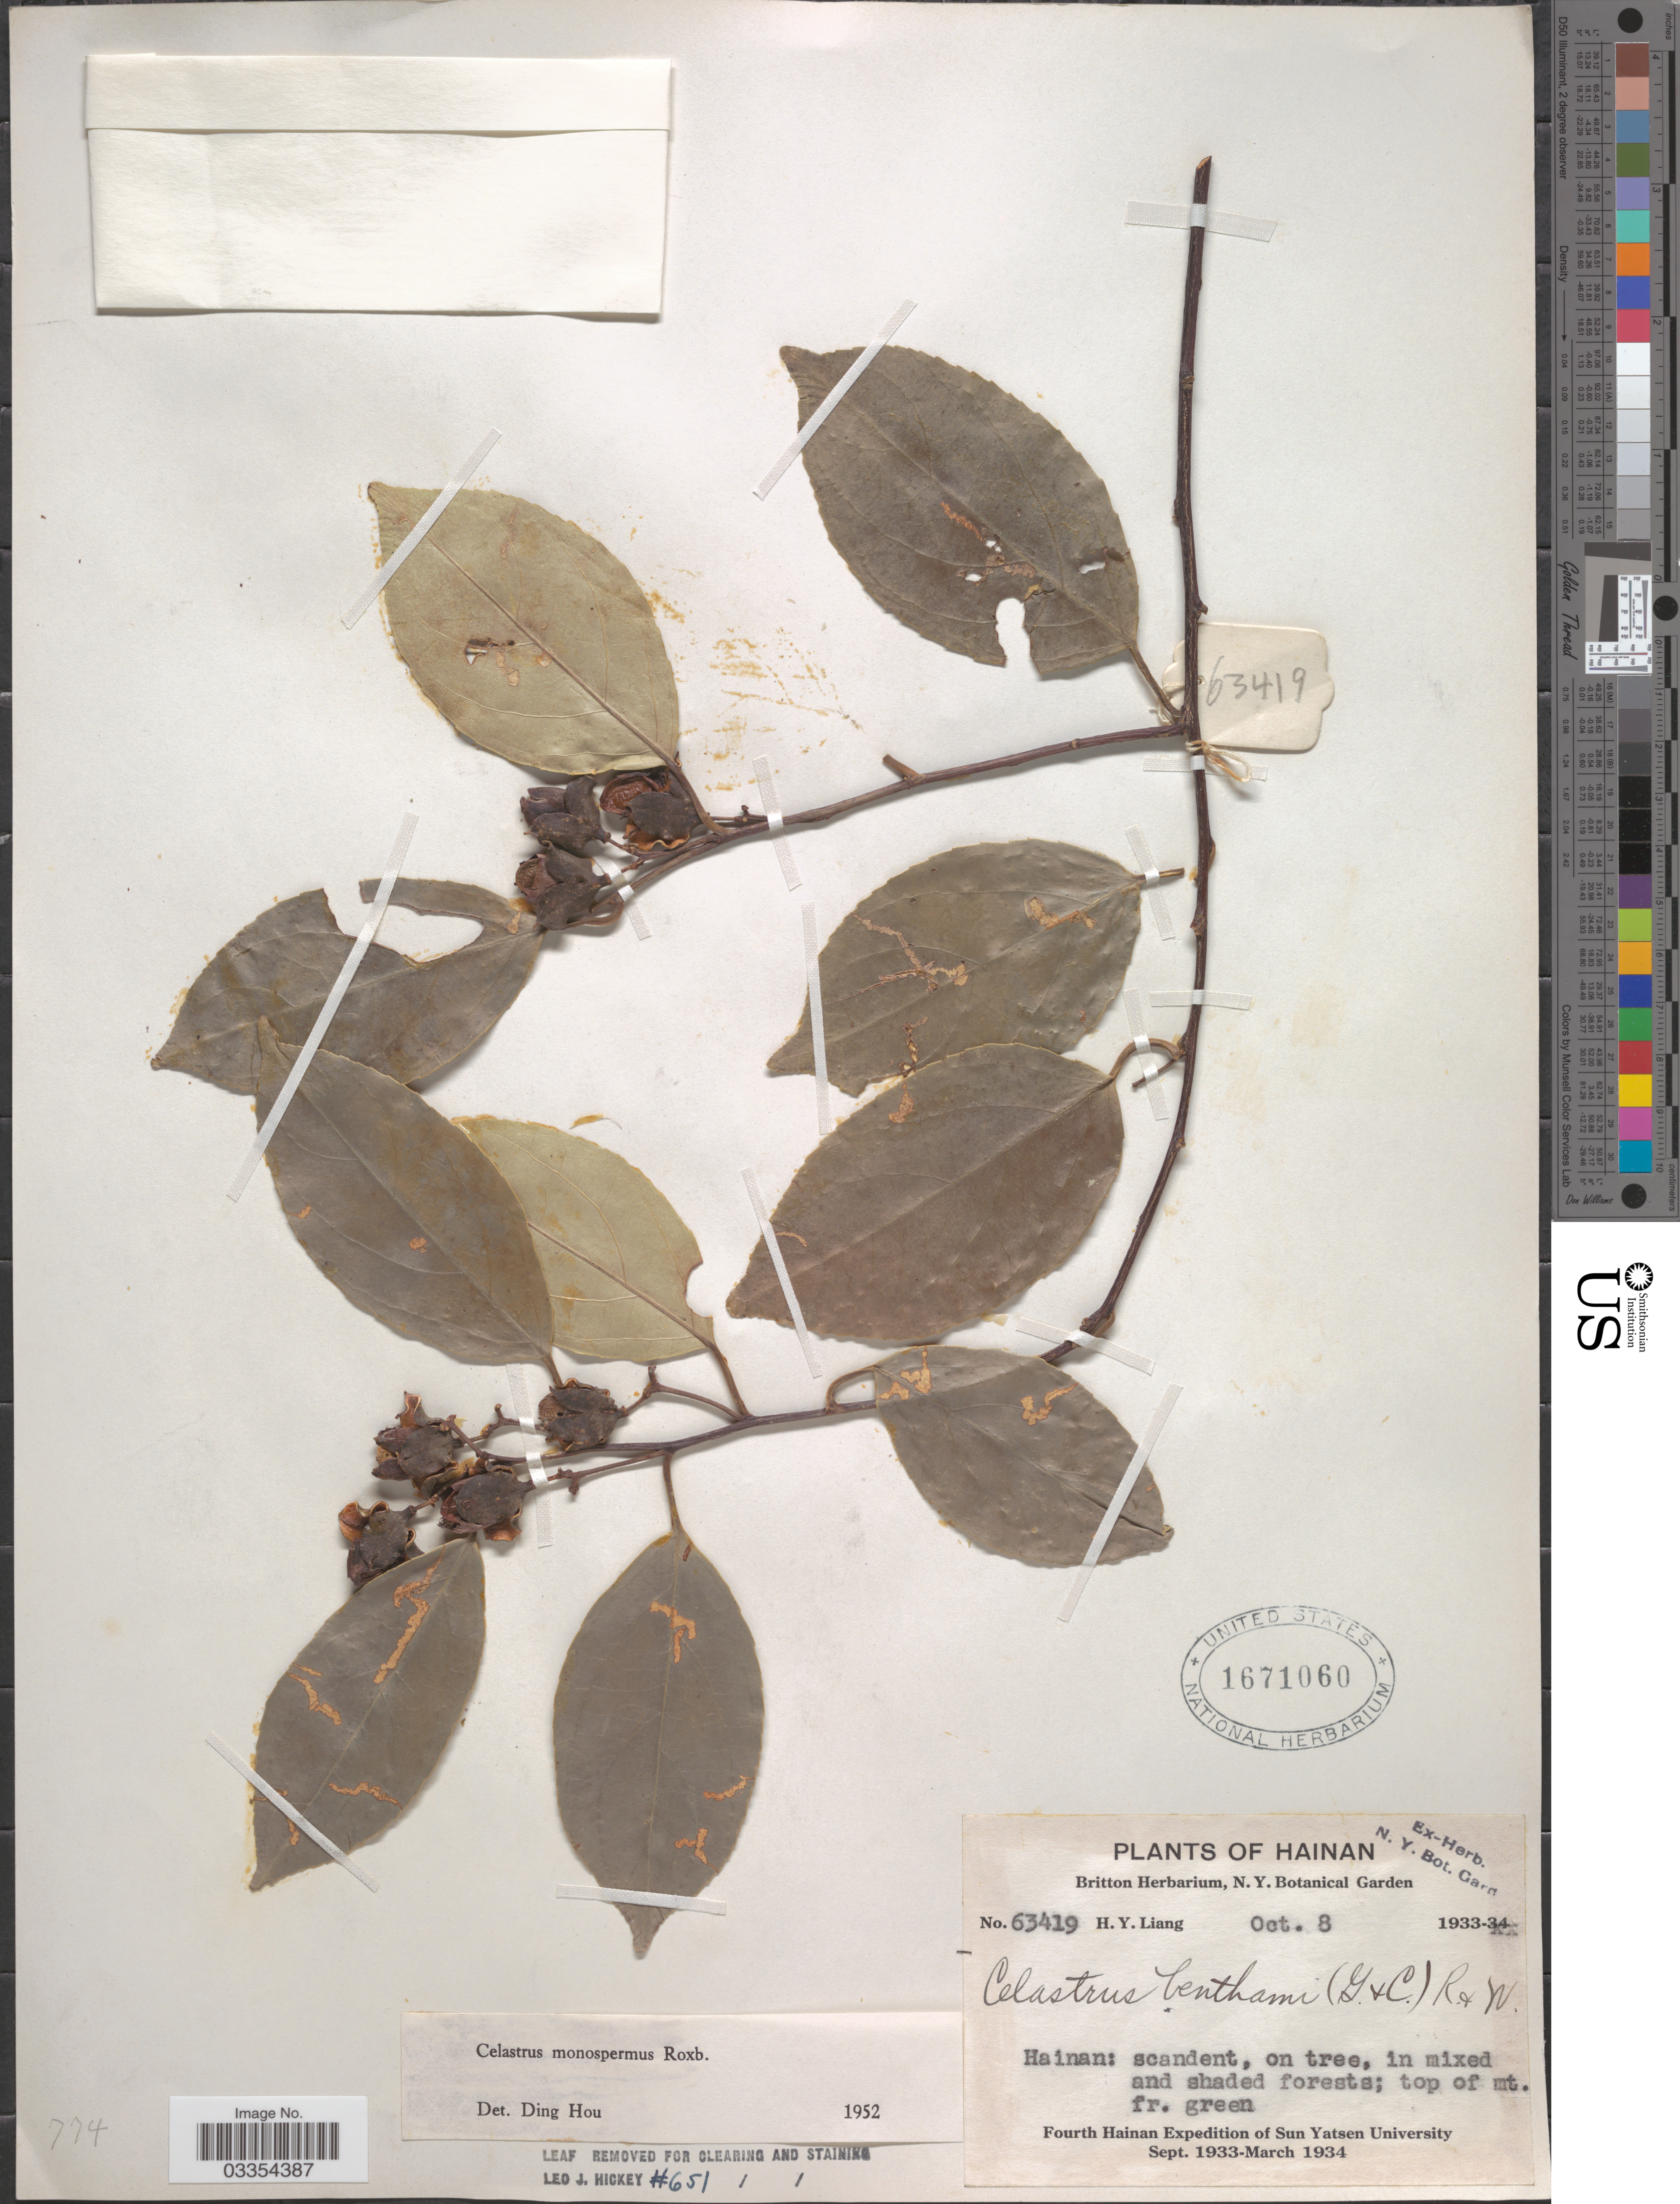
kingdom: Plantae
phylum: Tracheophyta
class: Magnoliopsida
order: Celastrales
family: Celastraceae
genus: Celastrus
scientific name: Celastrus monospermus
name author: Roxb.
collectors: H. Y. Liang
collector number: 63419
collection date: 1933-10-08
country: China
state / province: Hainan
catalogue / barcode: US 1671060